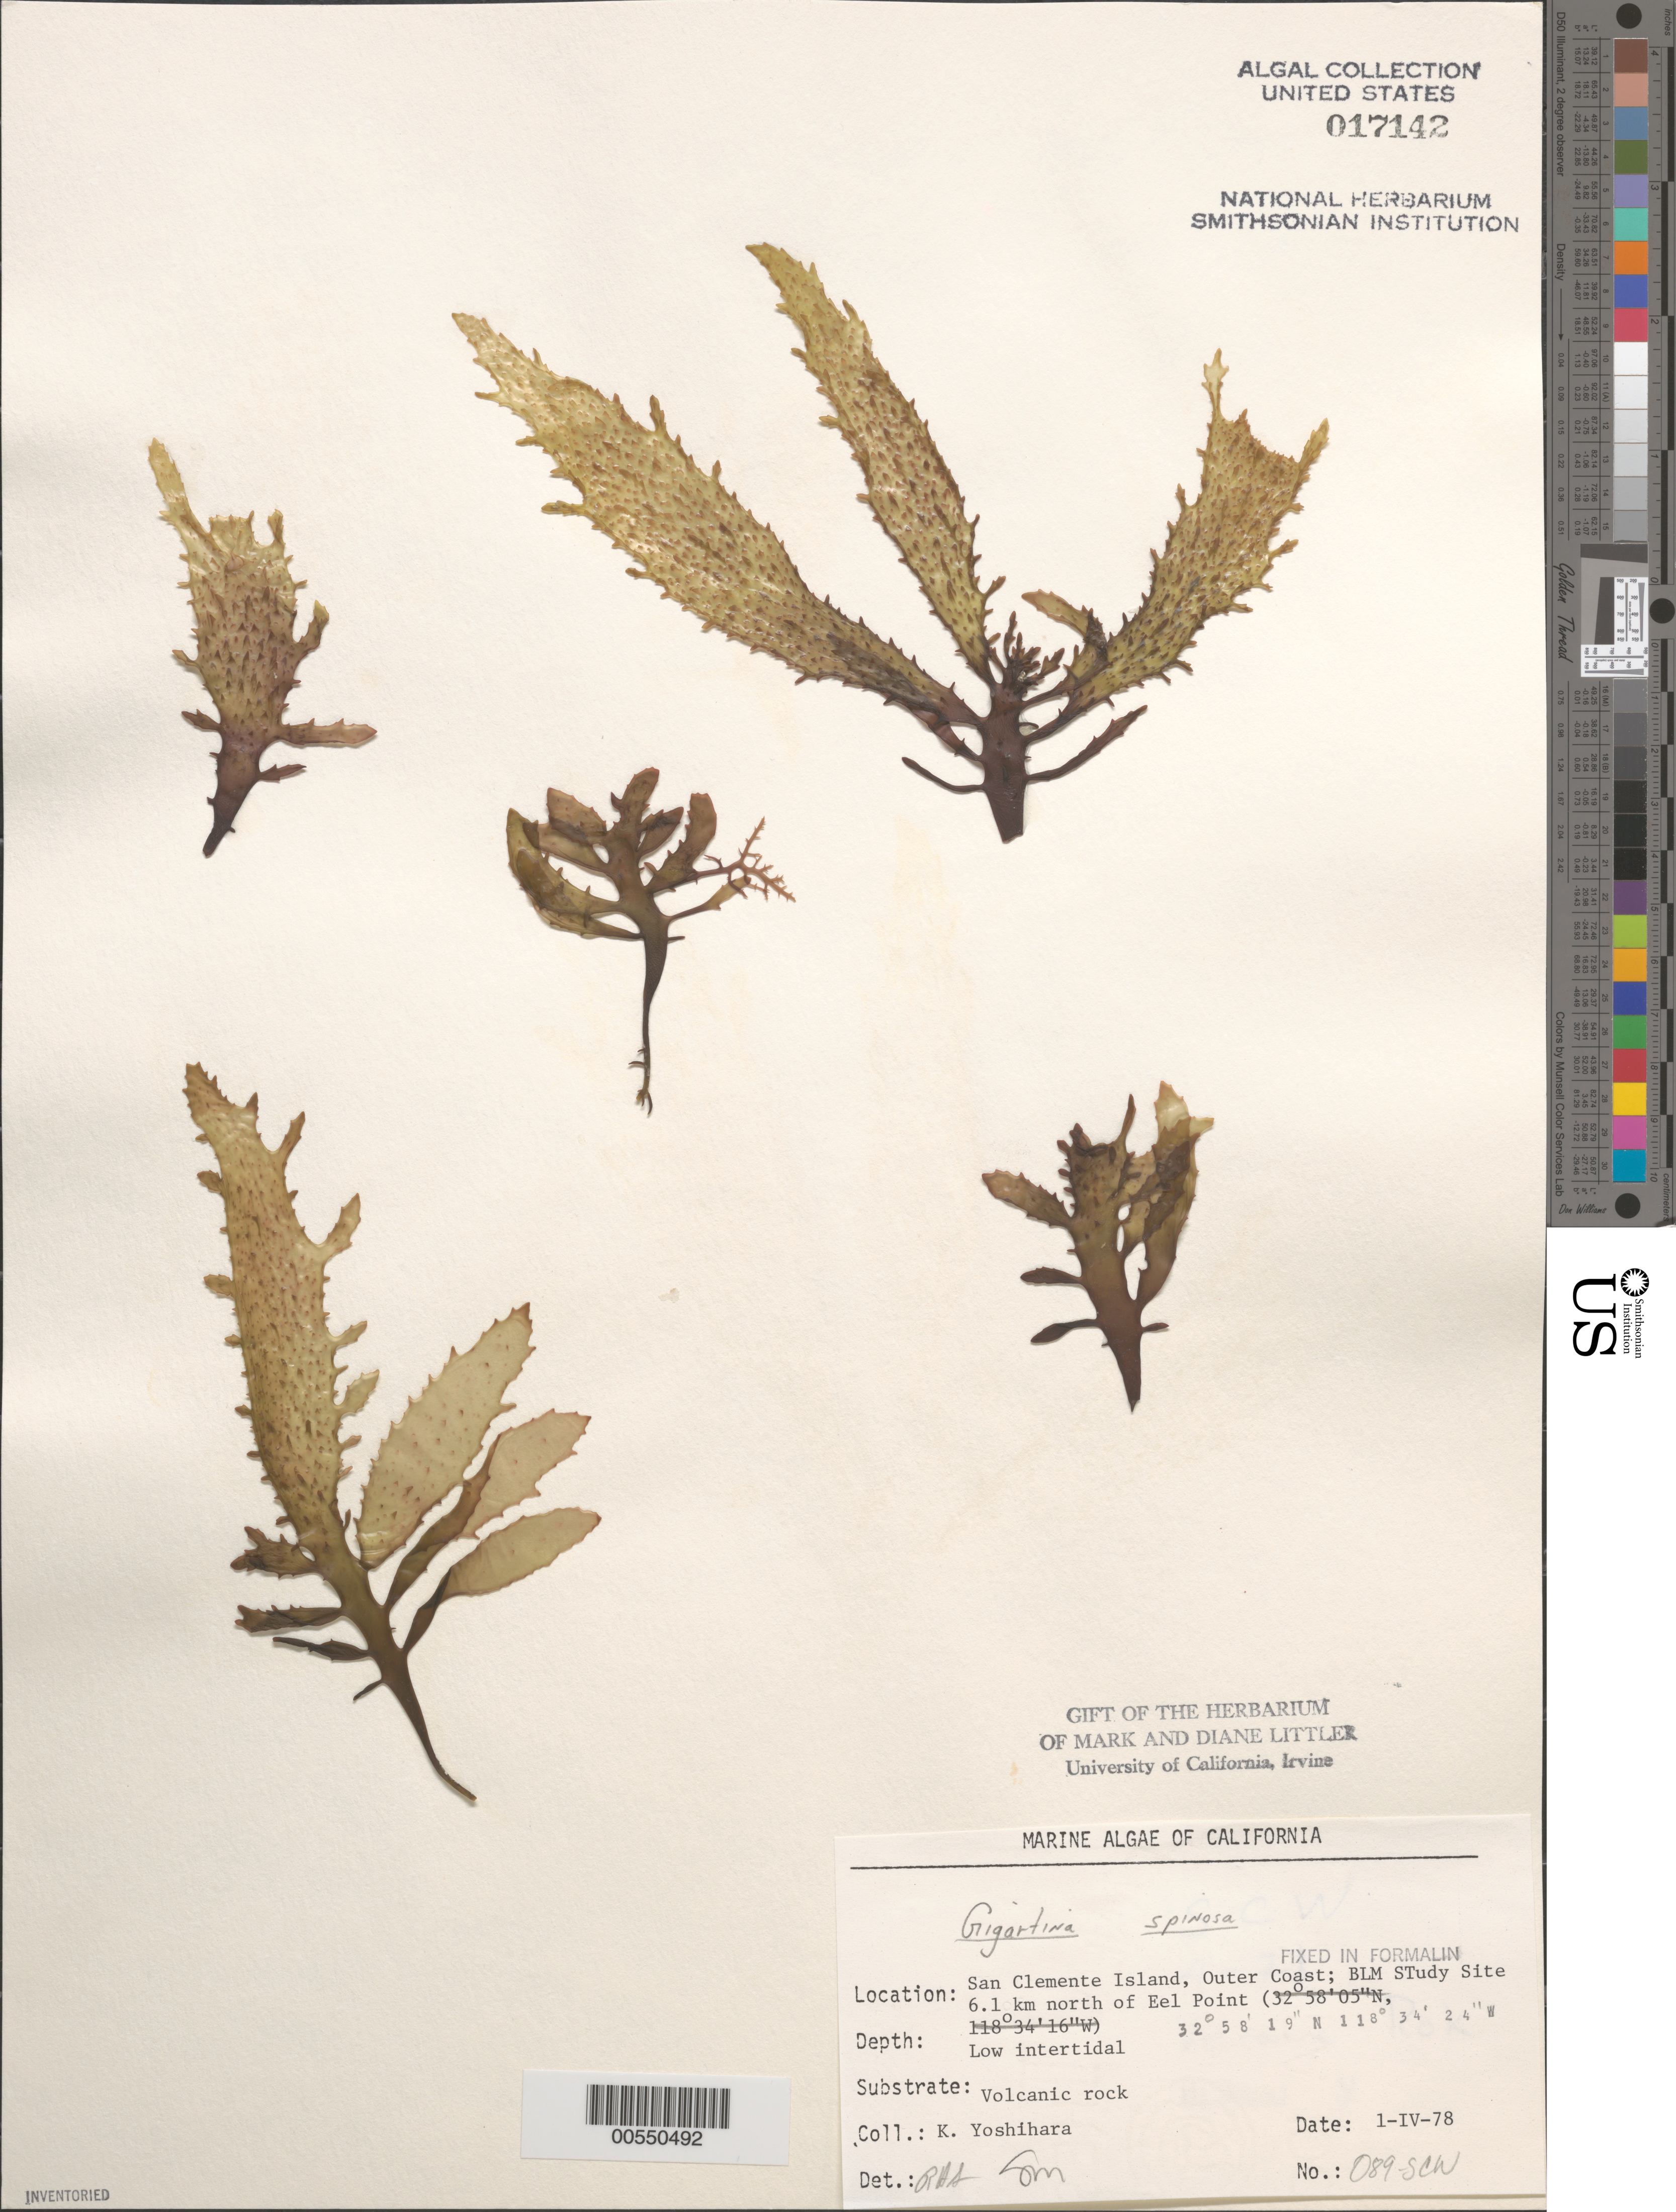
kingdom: Plantae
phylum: Rhodophyta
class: Florideophyceae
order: Gigartinales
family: Gigartinaceae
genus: Chondracanthus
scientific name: Chondracanthus spinosus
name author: (Kütz.) Guiry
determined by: Algae name updating Project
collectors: K. Yoshihara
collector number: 089-scw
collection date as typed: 01 Apr 1978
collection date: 1978-04-01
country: United States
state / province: California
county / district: Los Angeles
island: San Clemente Island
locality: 6.1 km north of Eel Point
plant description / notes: BLM-SOCALBIGHT Rocky Intertidal Survey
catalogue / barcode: US 17142